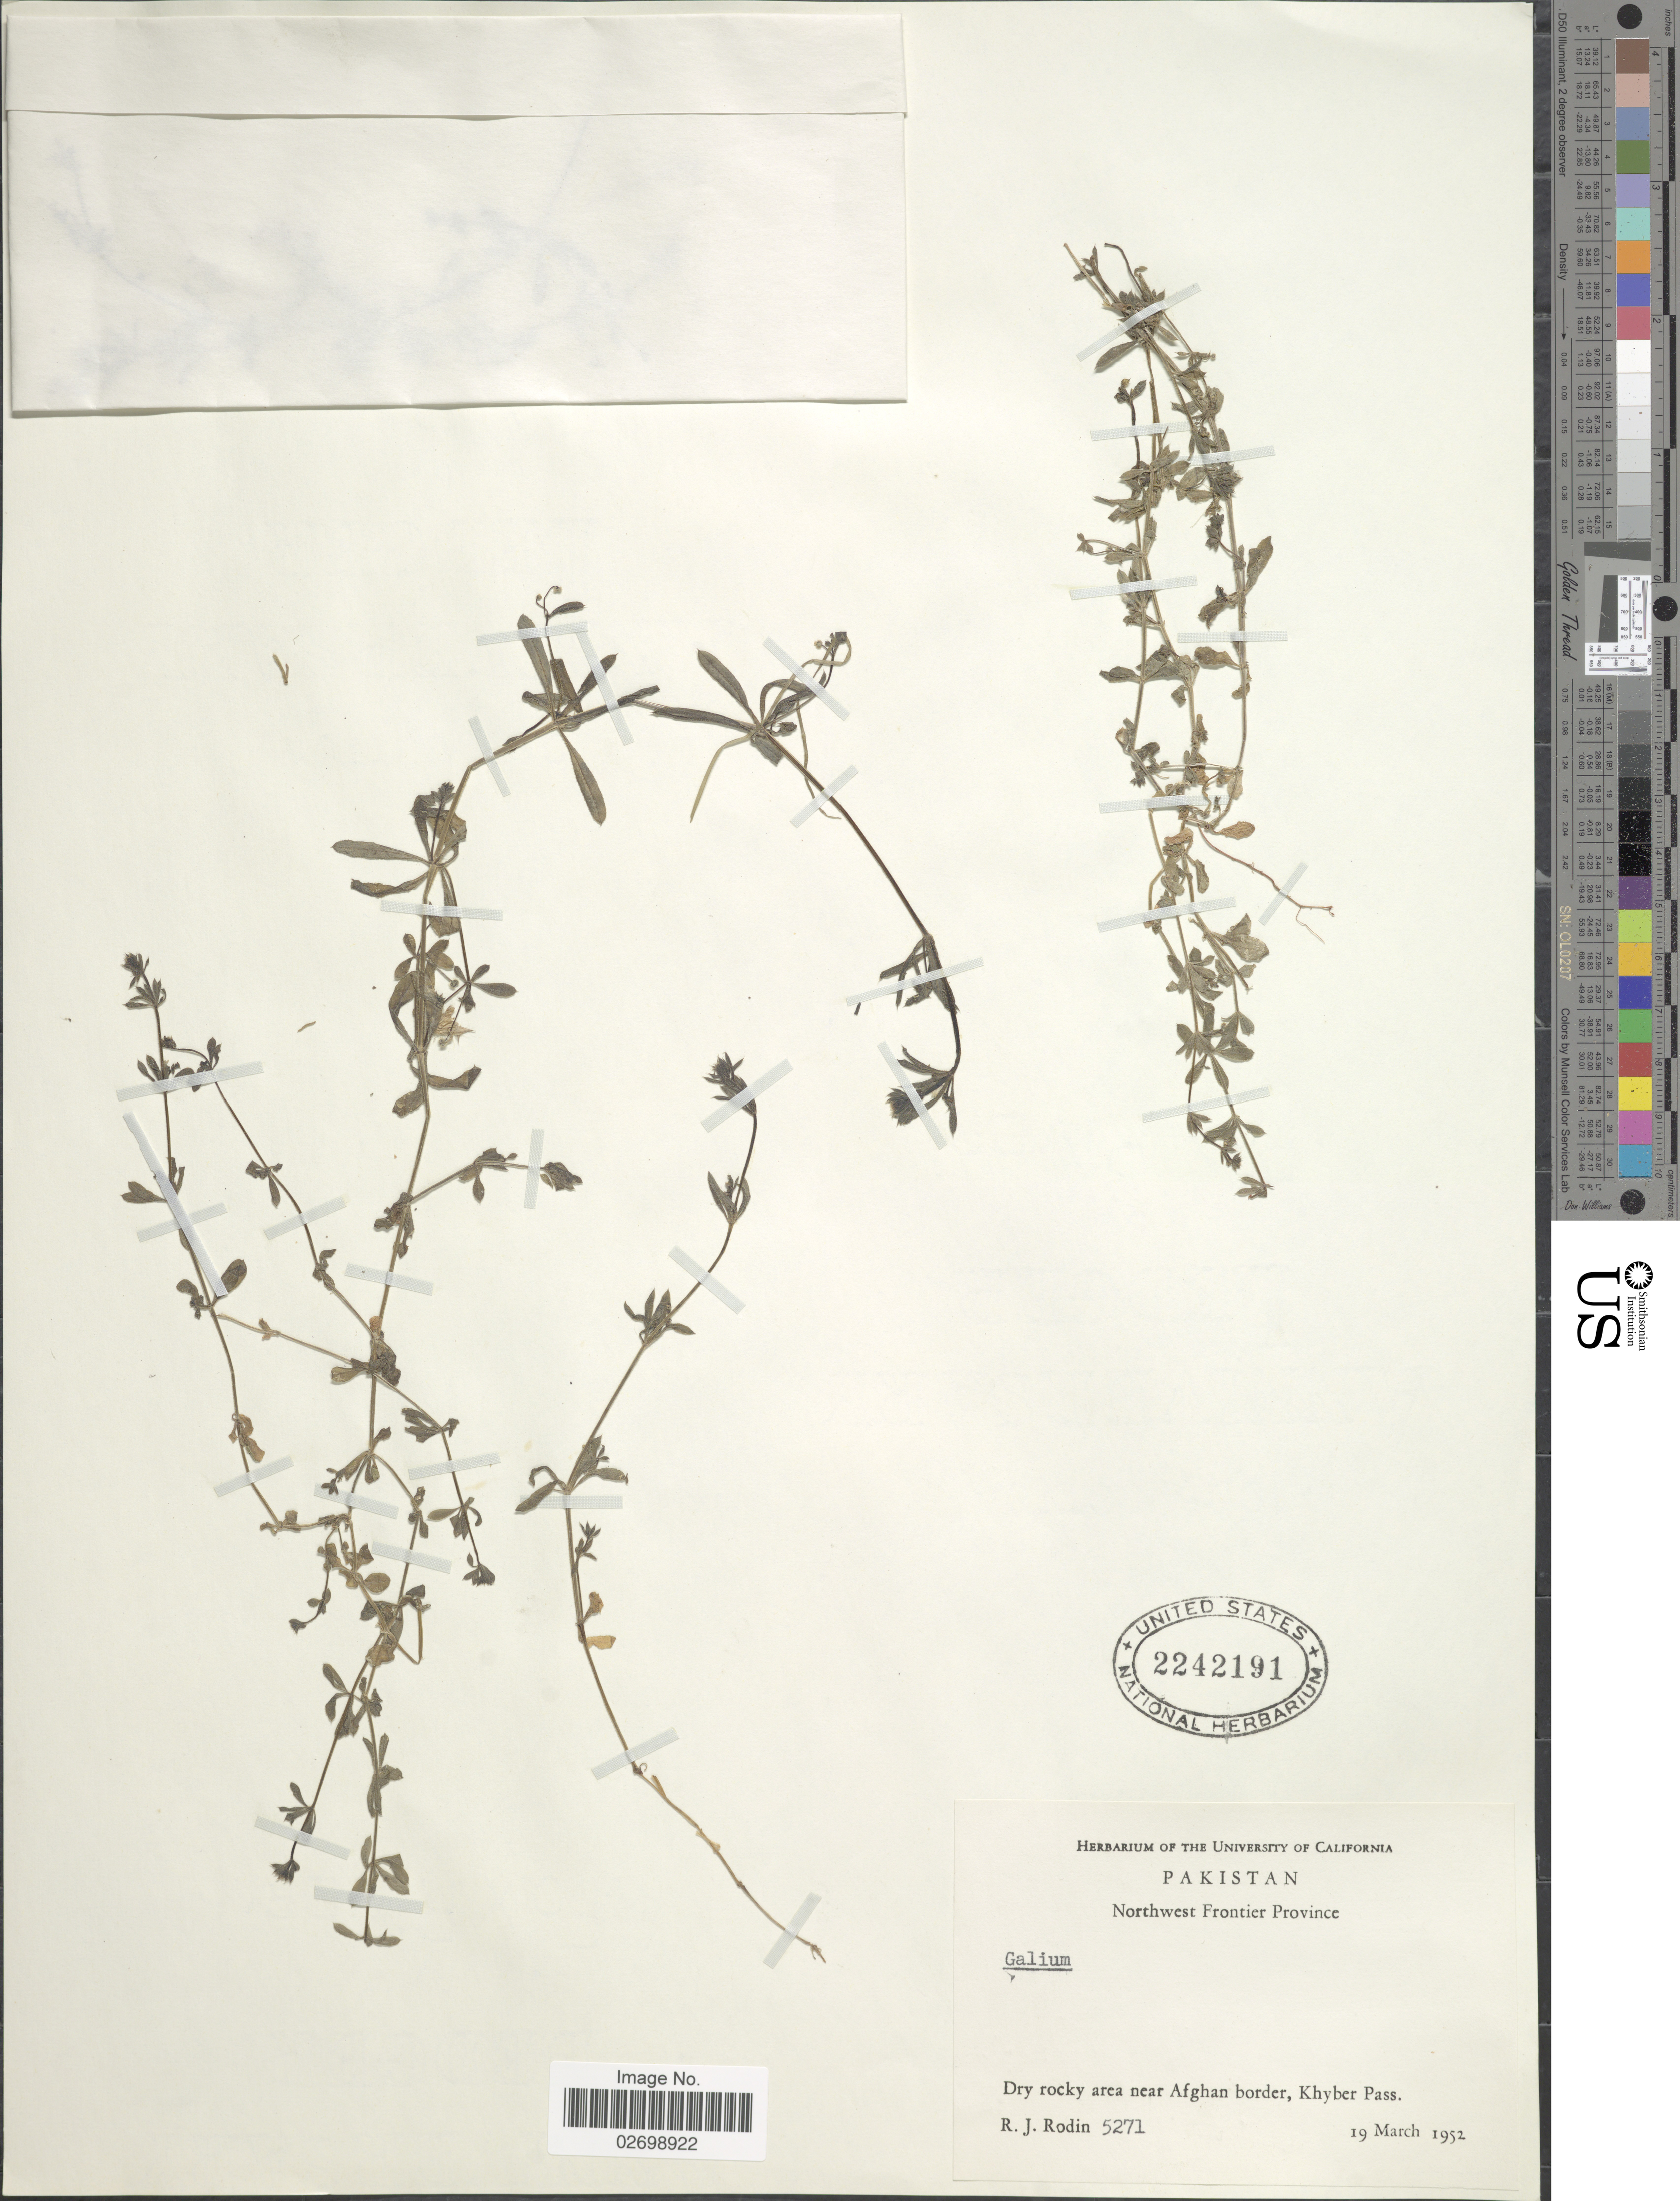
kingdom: Plantae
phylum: Tracheophyta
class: Magnoliopsida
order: Gentianales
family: Rubiaceae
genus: Galium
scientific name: Galium sp.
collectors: R. J. Rodin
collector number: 5271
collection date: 1952-03-19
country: Pakistan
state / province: Khyber Pakhtunkhwa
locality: Northern Frontier Province. Near Afghan border, Khyber Pass.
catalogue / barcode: US 2242161